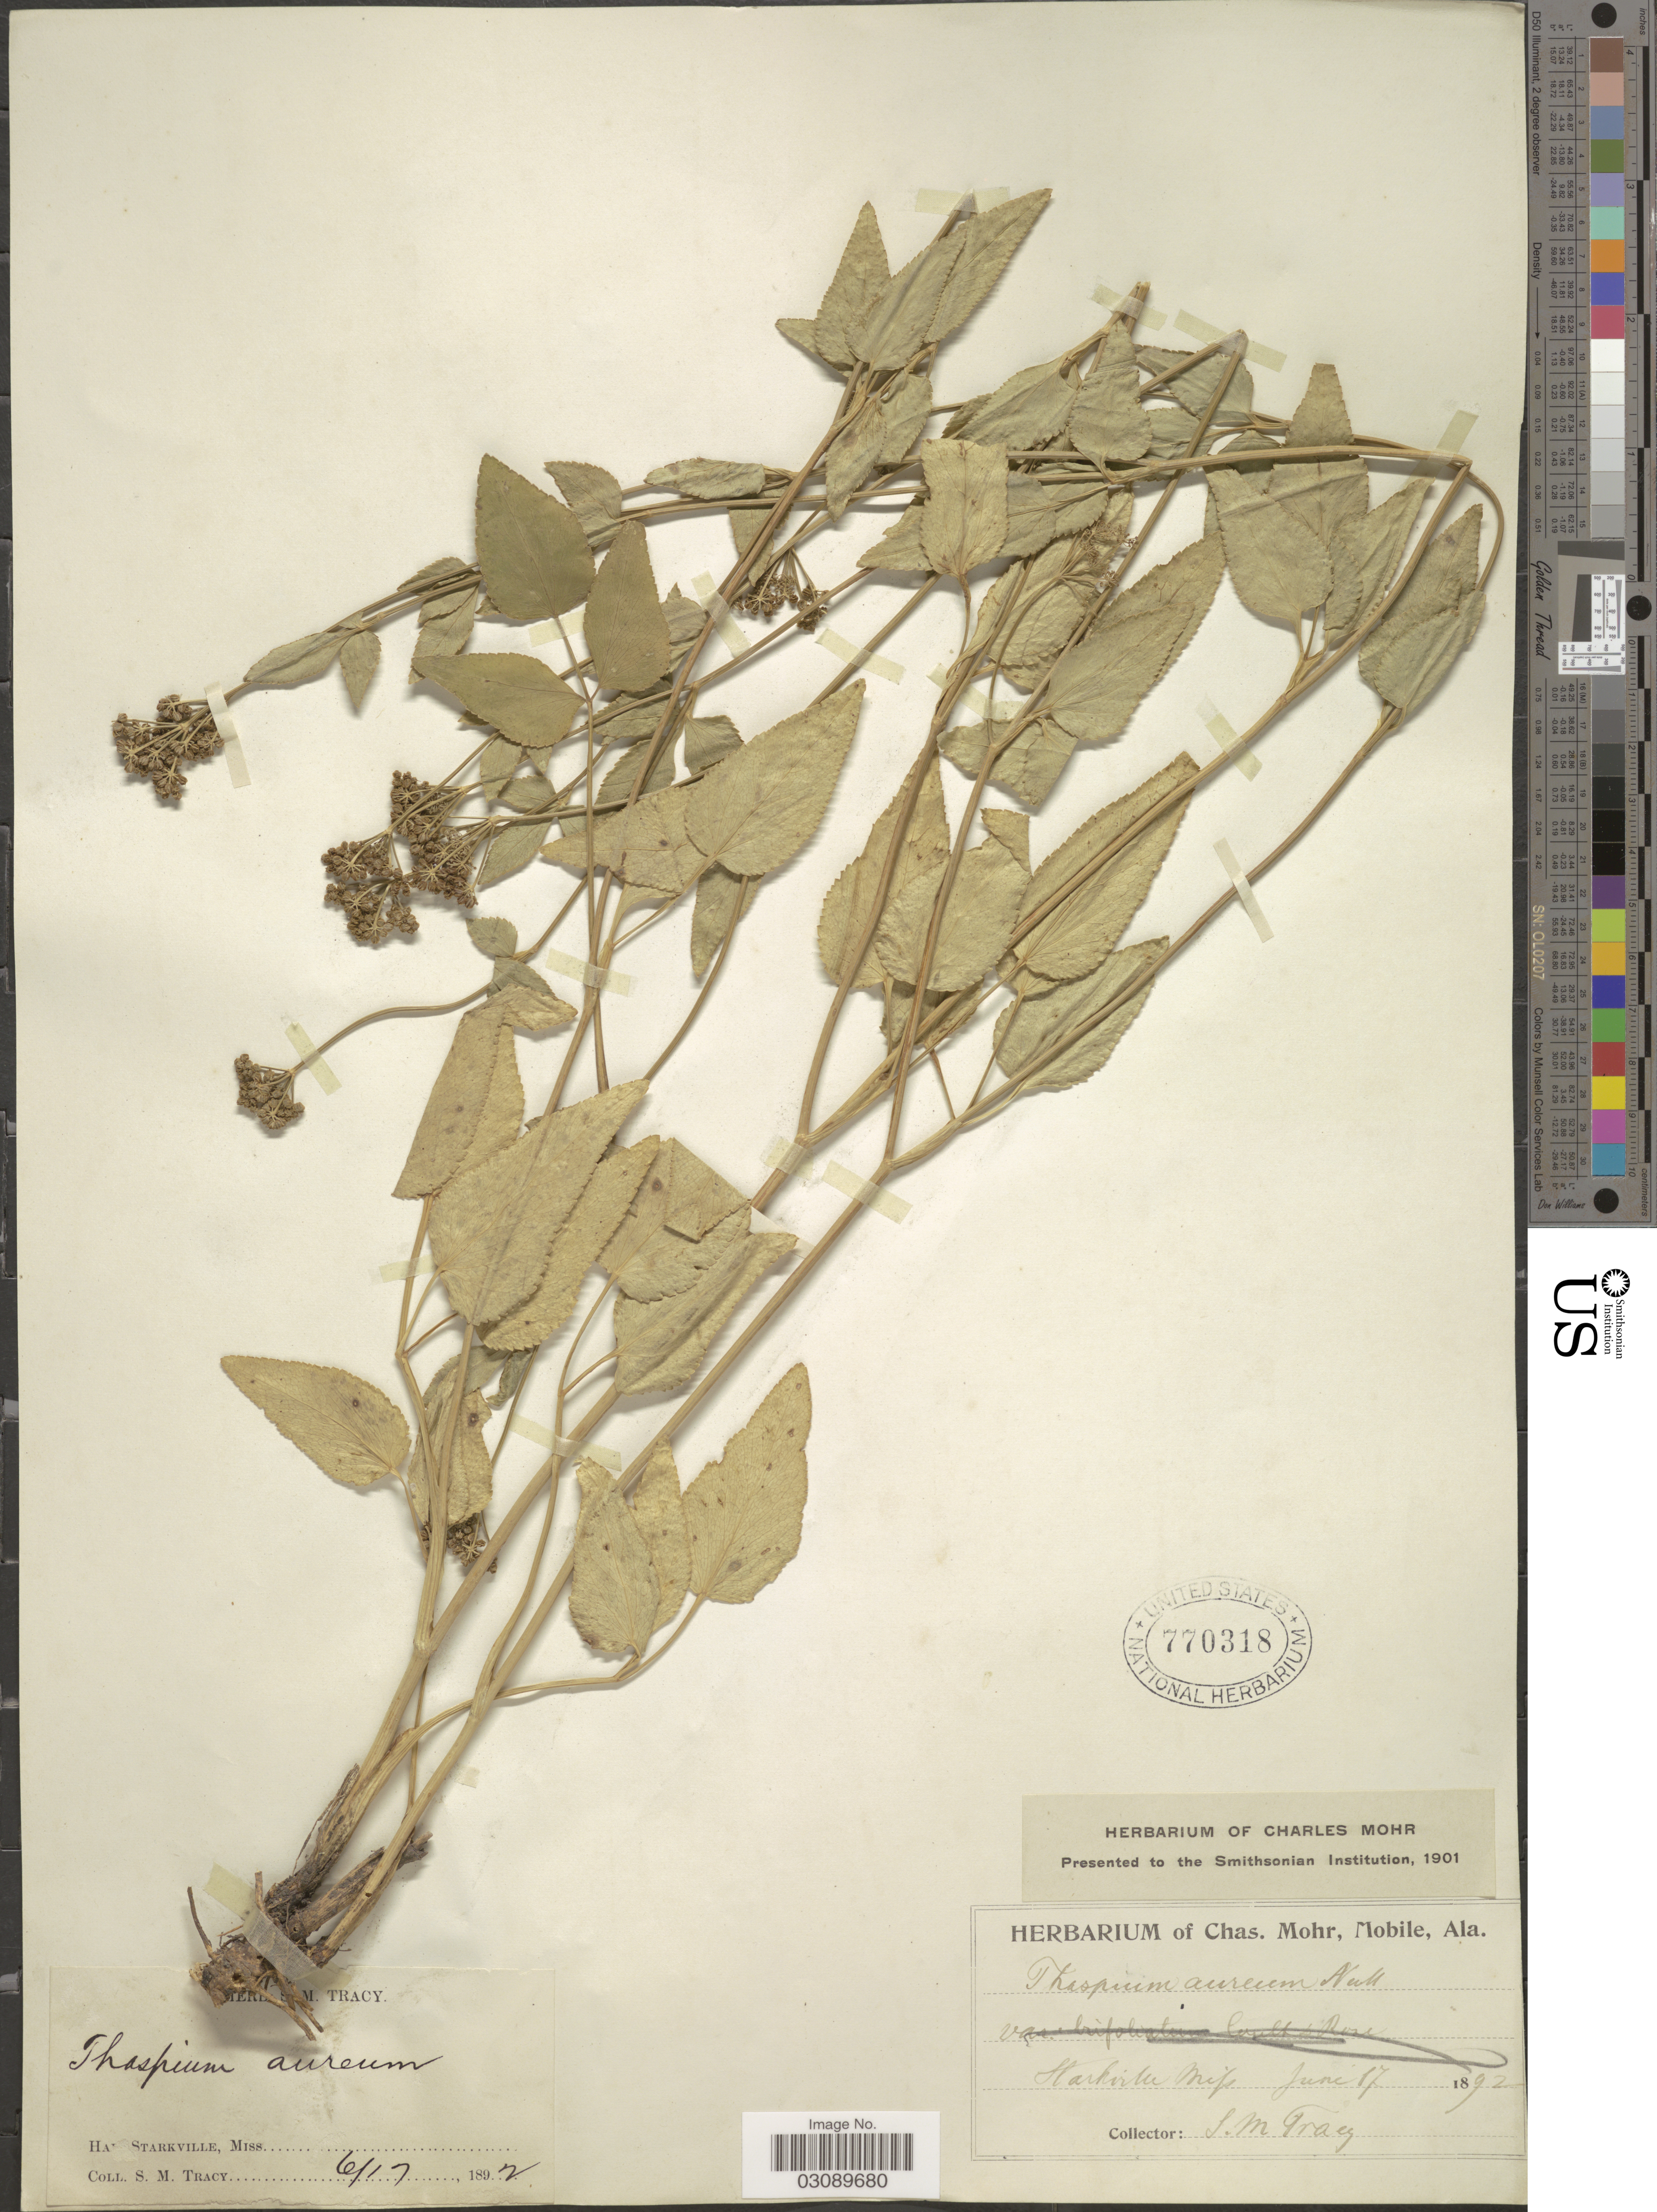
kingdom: Plantae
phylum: Tracheophyta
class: Magnoliopsida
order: Apiales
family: Apiaceae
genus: Thaspium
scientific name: Thaspium trifoliatum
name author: (L.) A. Gray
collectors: S. M. Tracy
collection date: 1892-06-17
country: United States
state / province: Mississippi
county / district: Oktibbeha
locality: Starkville.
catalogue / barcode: US 770318